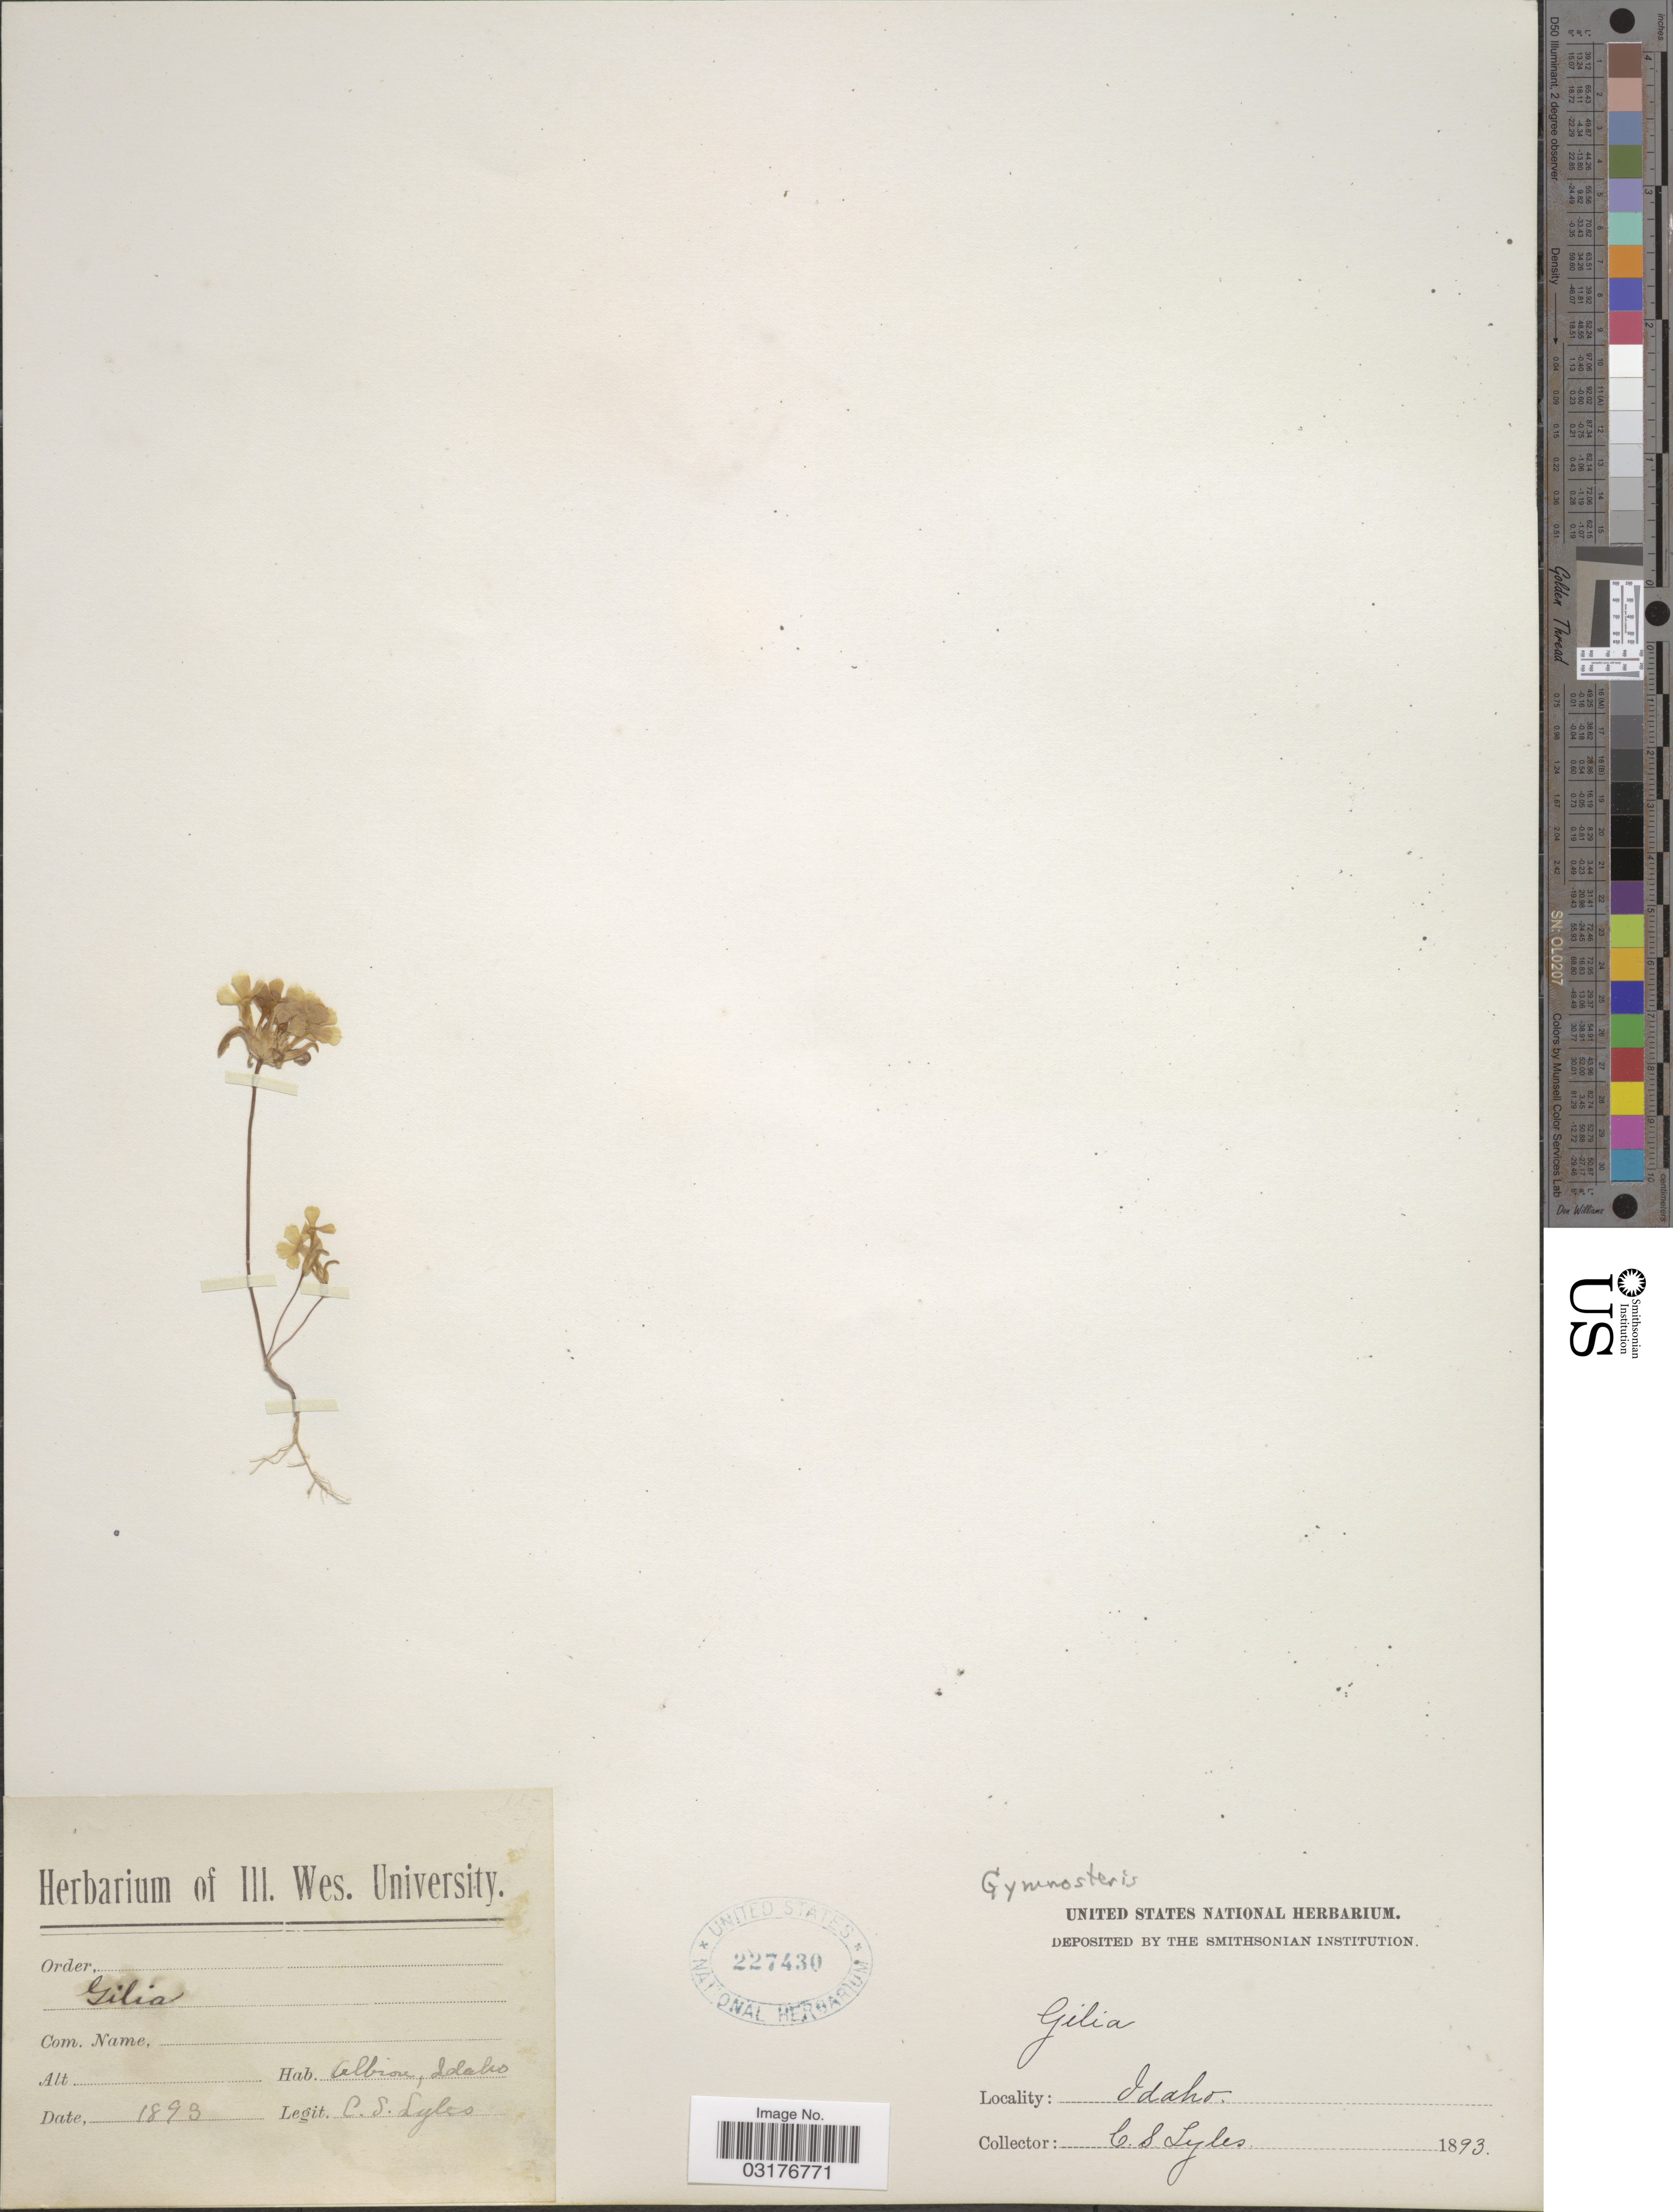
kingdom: Plantae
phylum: Tracheophyta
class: Magnoliopsida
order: Ericales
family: Polemoniaceae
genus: Gymnosteris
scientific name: Gymnosteris nudicaulis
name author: (Hook. & Arn.) Greene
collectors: C. Lyles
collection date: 1893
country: United States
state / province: Idaho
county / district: Cassia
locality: Albion.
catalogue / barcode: US 227430